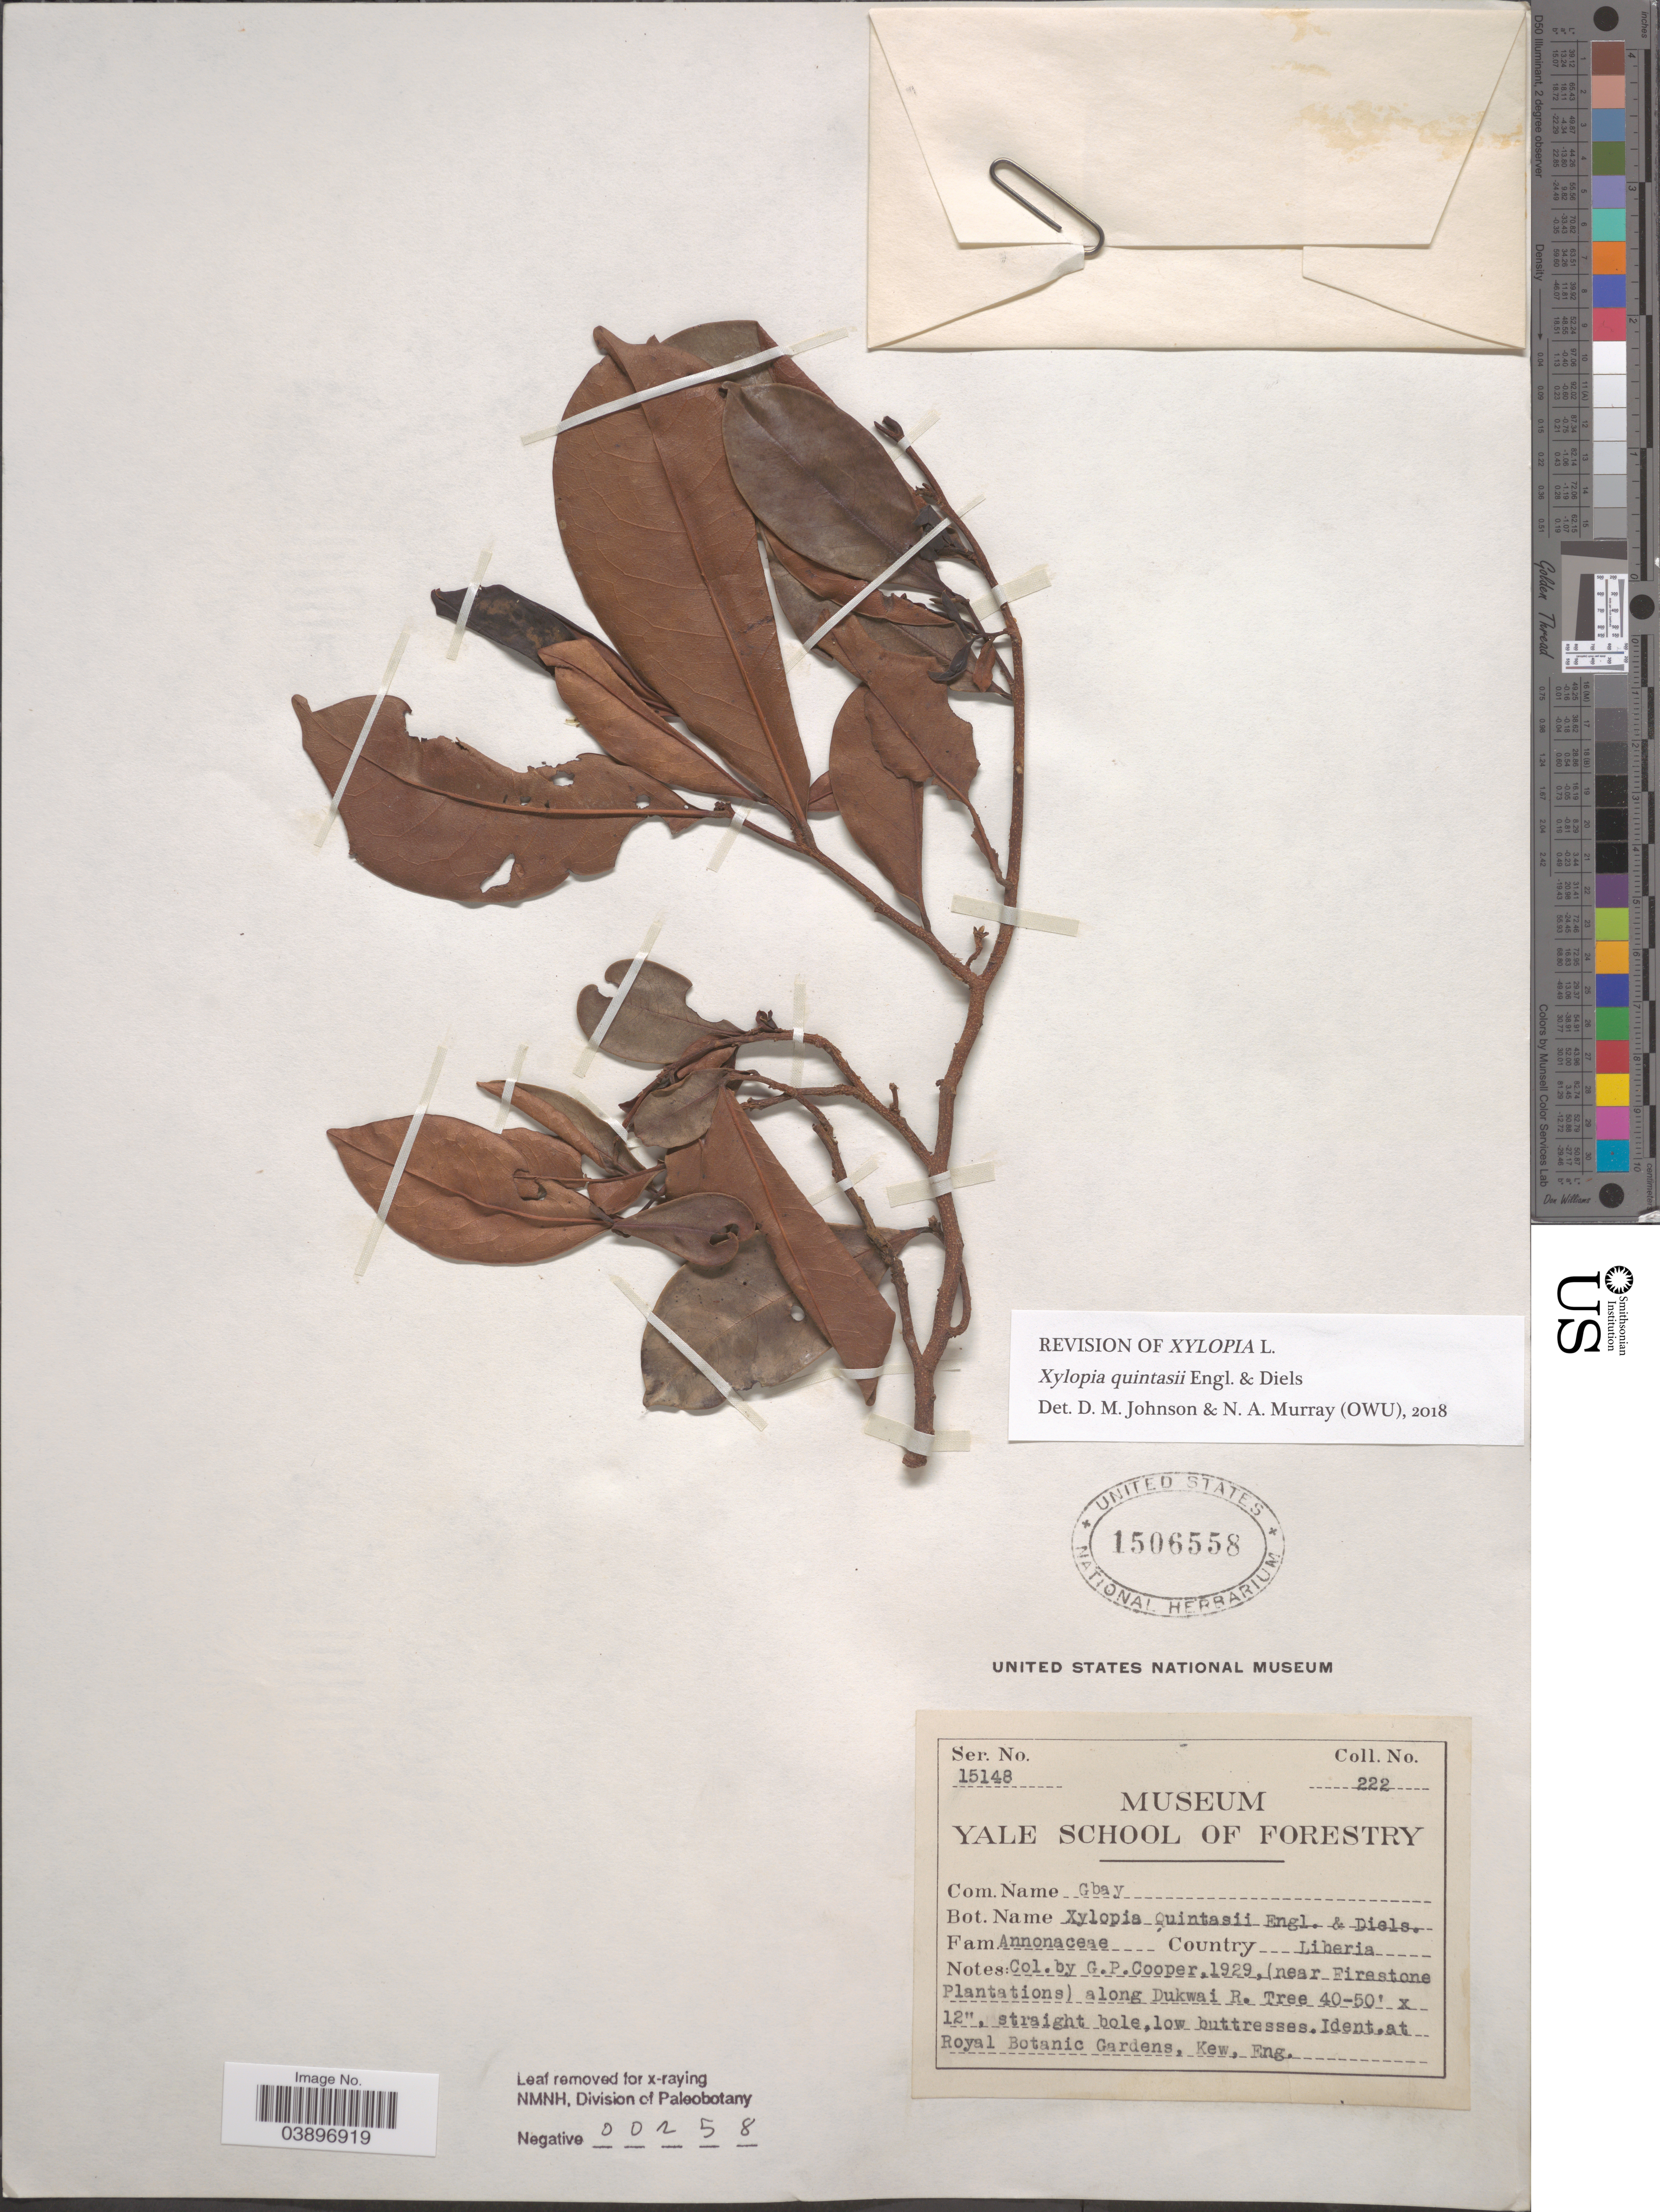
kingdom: Plantae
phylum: Tracheophyta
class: Magnoliopsida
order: Magnoliales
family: Annonaceae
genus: Xylopia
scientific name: Xylopia quintasii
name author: Pierre ex Engl. & Diels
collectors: G. Cooper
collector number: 222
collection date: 1929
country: Liberia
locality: (Near Firestone Plantations) along Dukwai R.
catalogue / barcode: US 1506558